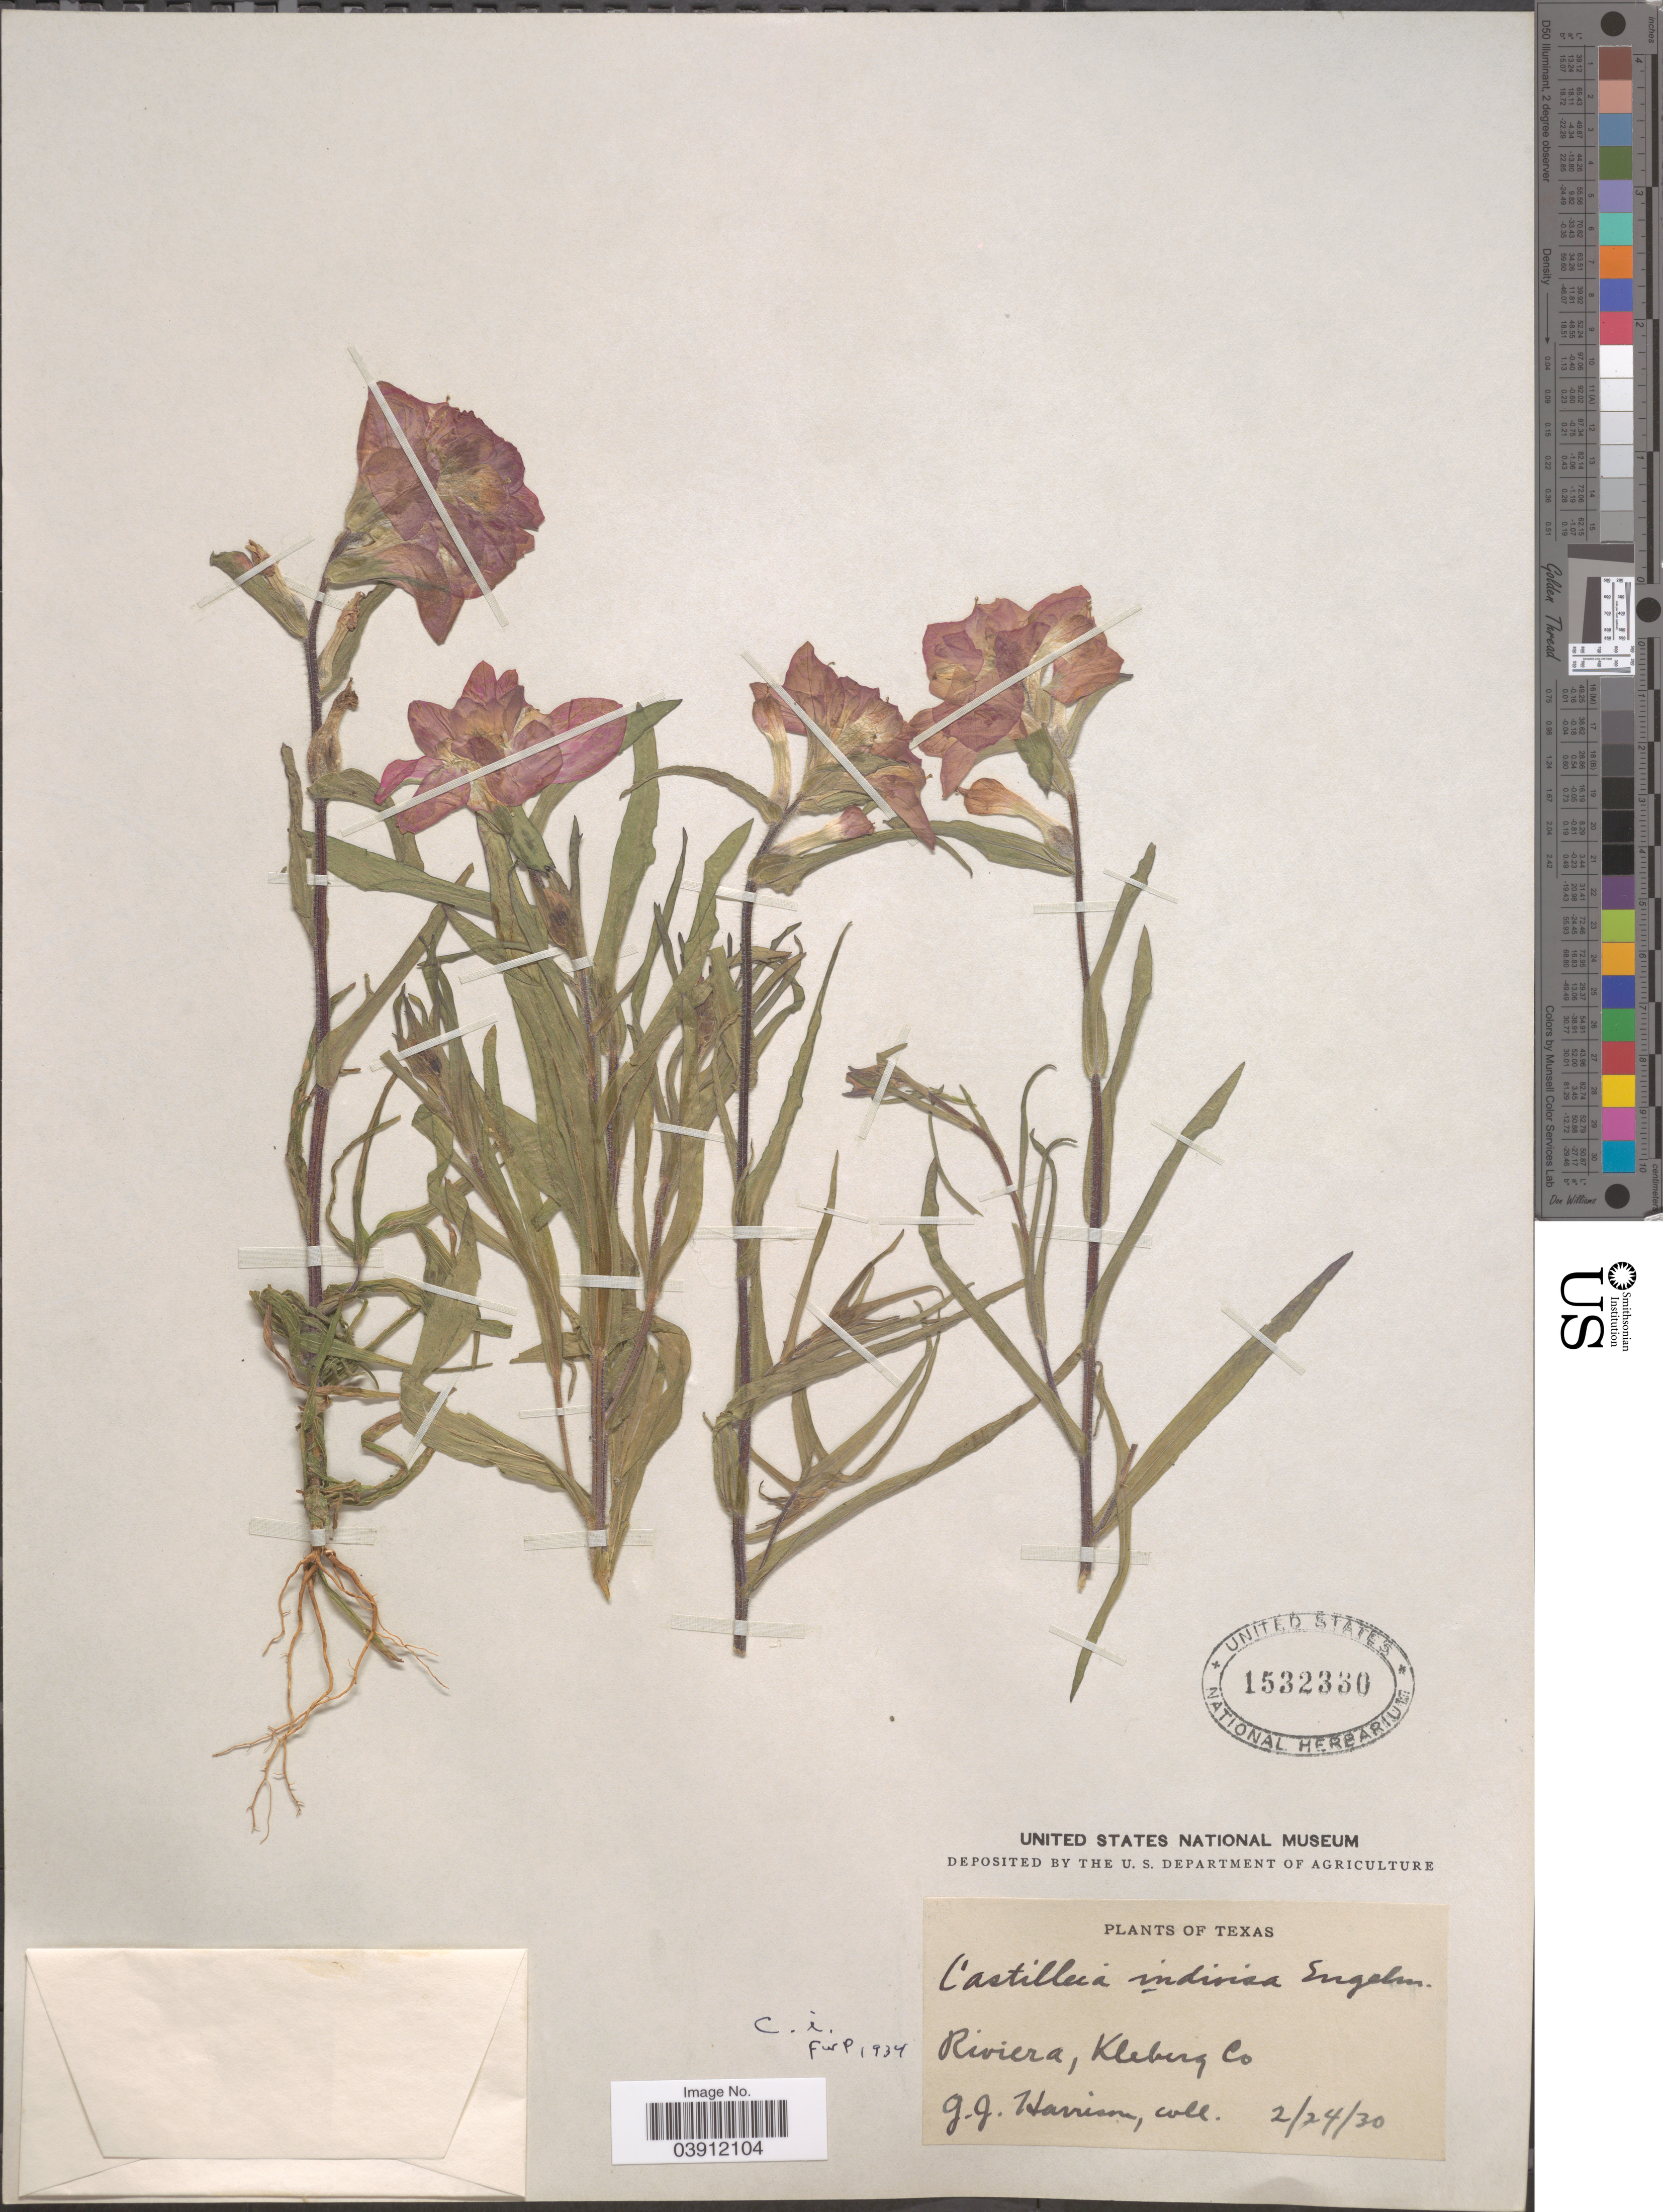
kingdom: Plantae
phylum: Tracheophyta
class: Magnoliopsida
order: Lamiales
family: Orobanchaceae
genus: Castilleja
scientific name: Castilleja indivisa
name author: Engelm. in Engelm. & A. Gray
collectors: G. J. Harrison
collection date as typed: Transcribed d/m/y: 24/2/30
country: United States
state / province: Texas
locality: Riviera, Kleberg Co.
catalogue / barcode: US 1532330